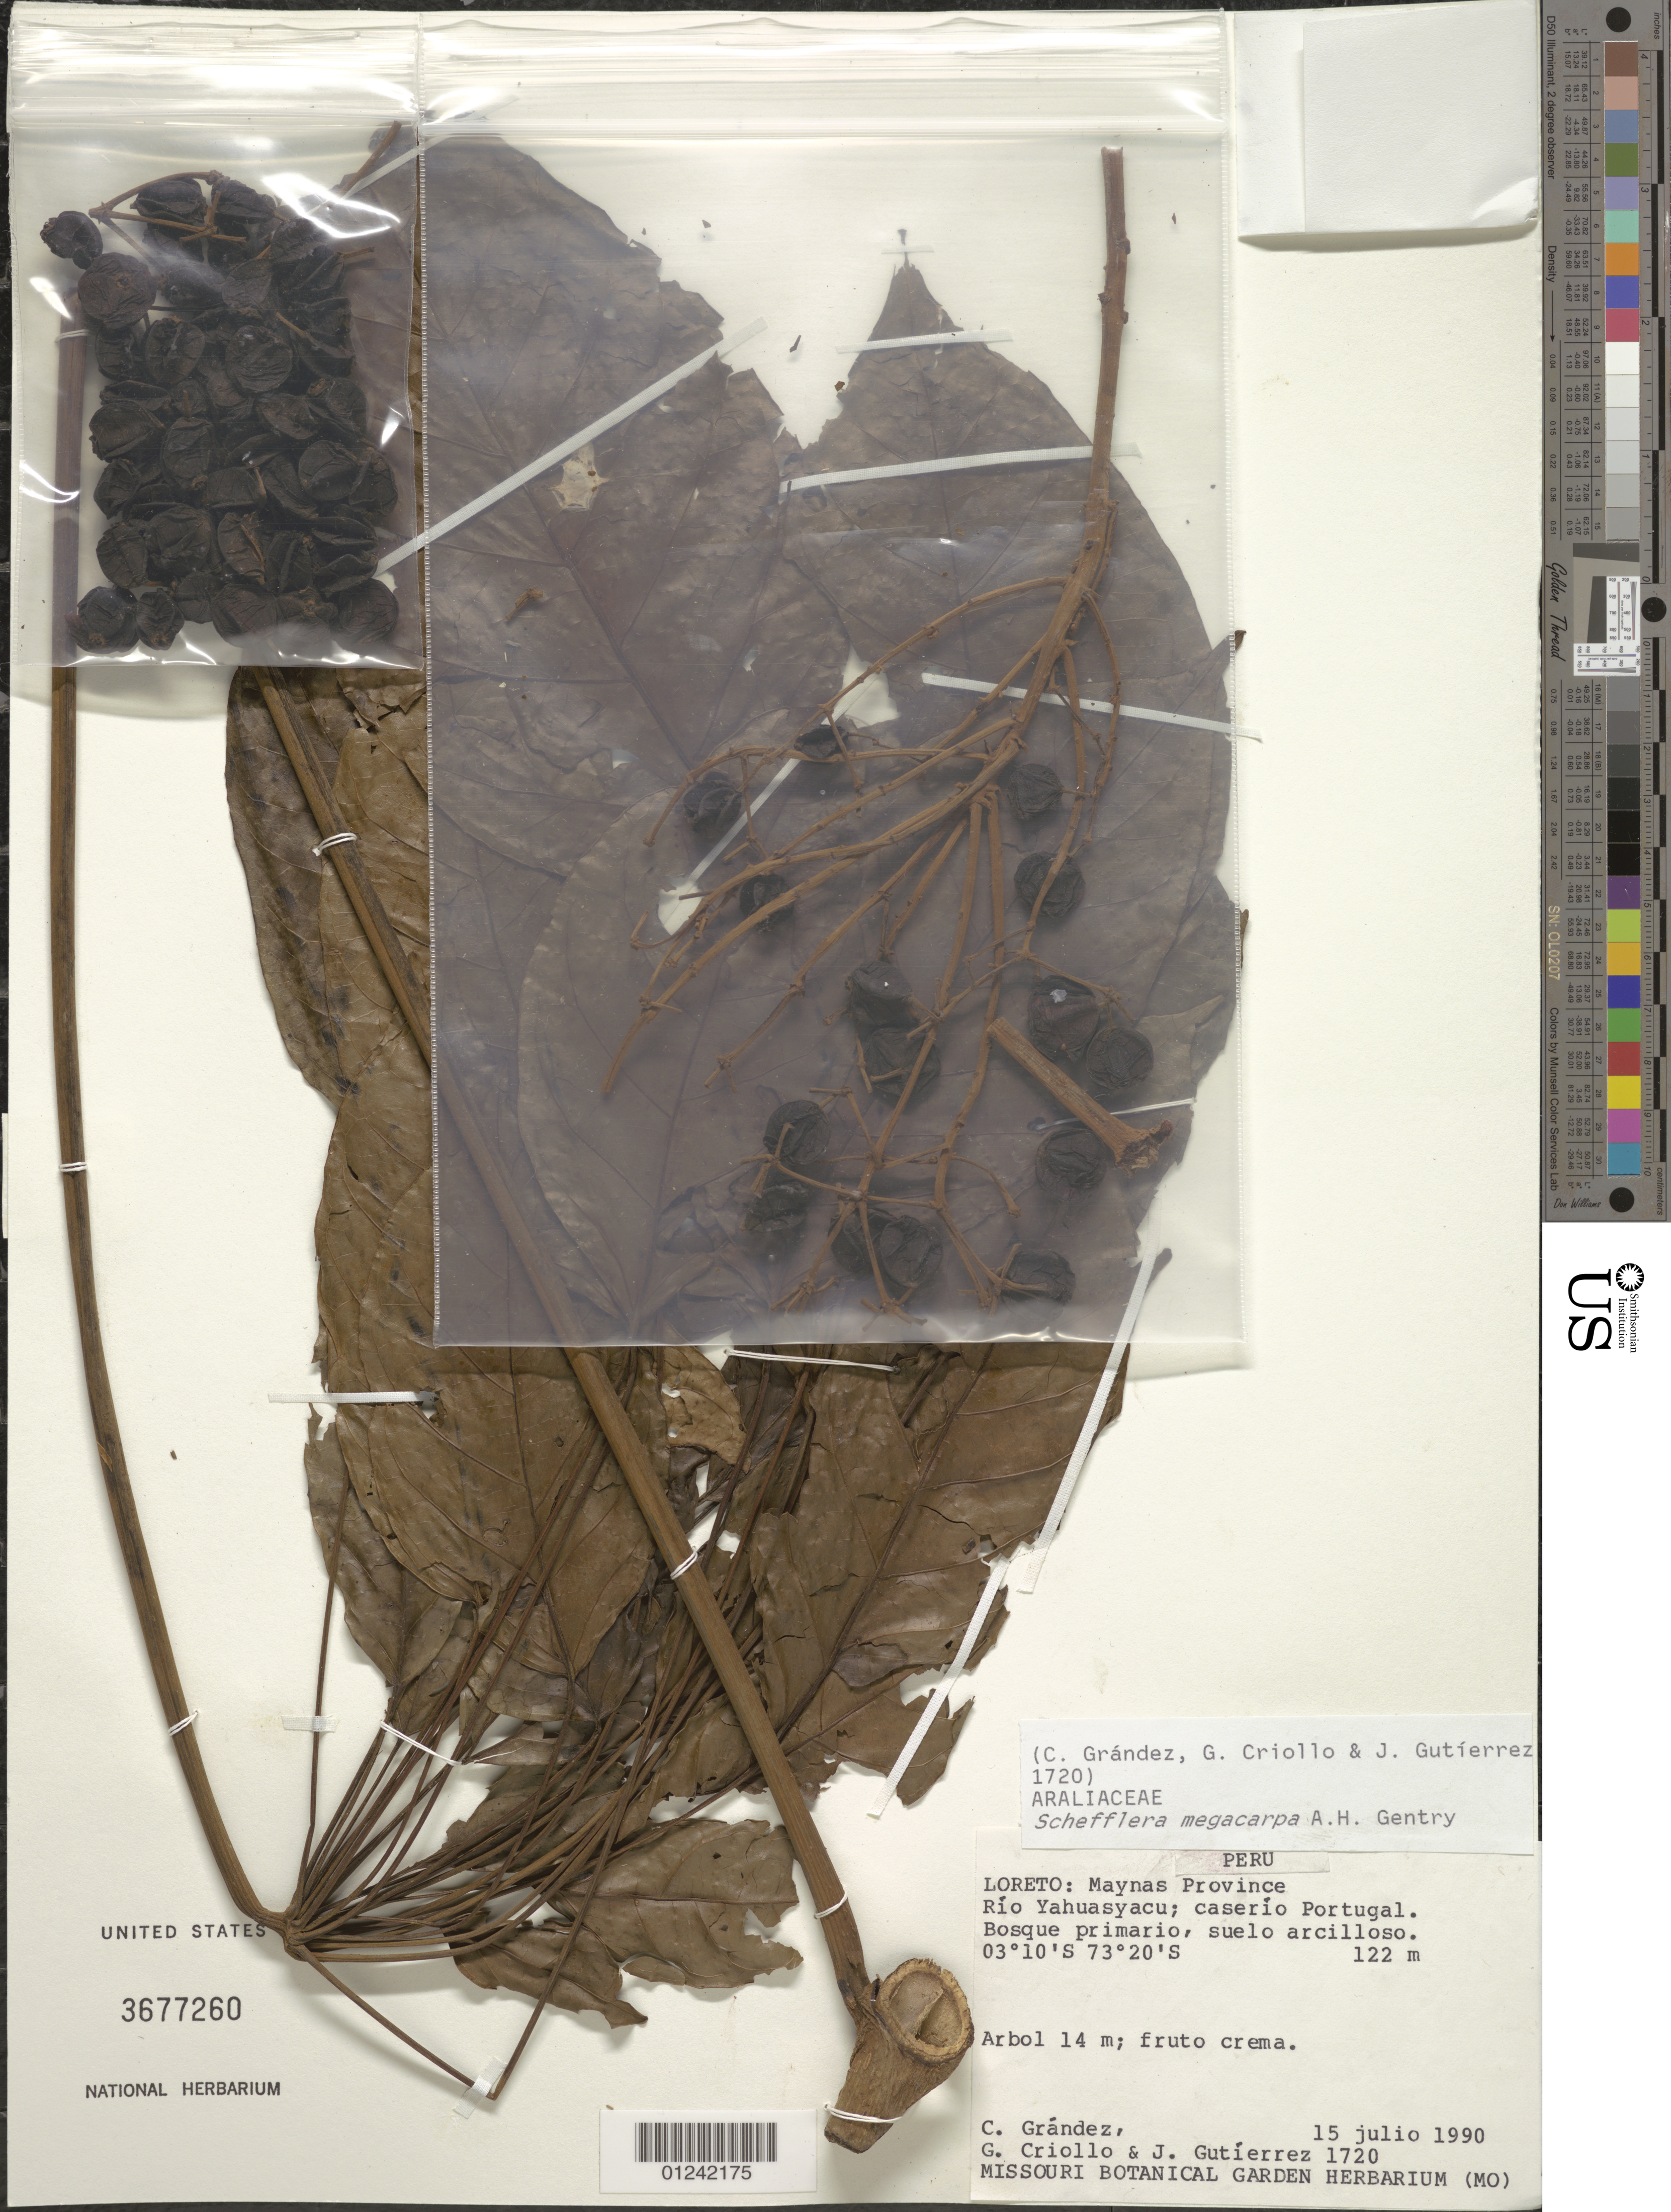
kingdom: Plantae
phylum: Tracheophyta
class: Magnoliopsida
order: Apiales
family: Araliaceae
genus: Schefflera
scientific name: Schefflera megacarpa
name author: A.H. Gentry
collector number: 1720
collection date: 1990-07-15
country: Peru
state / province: Loreto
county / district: Maynas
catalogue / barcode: US 3677260